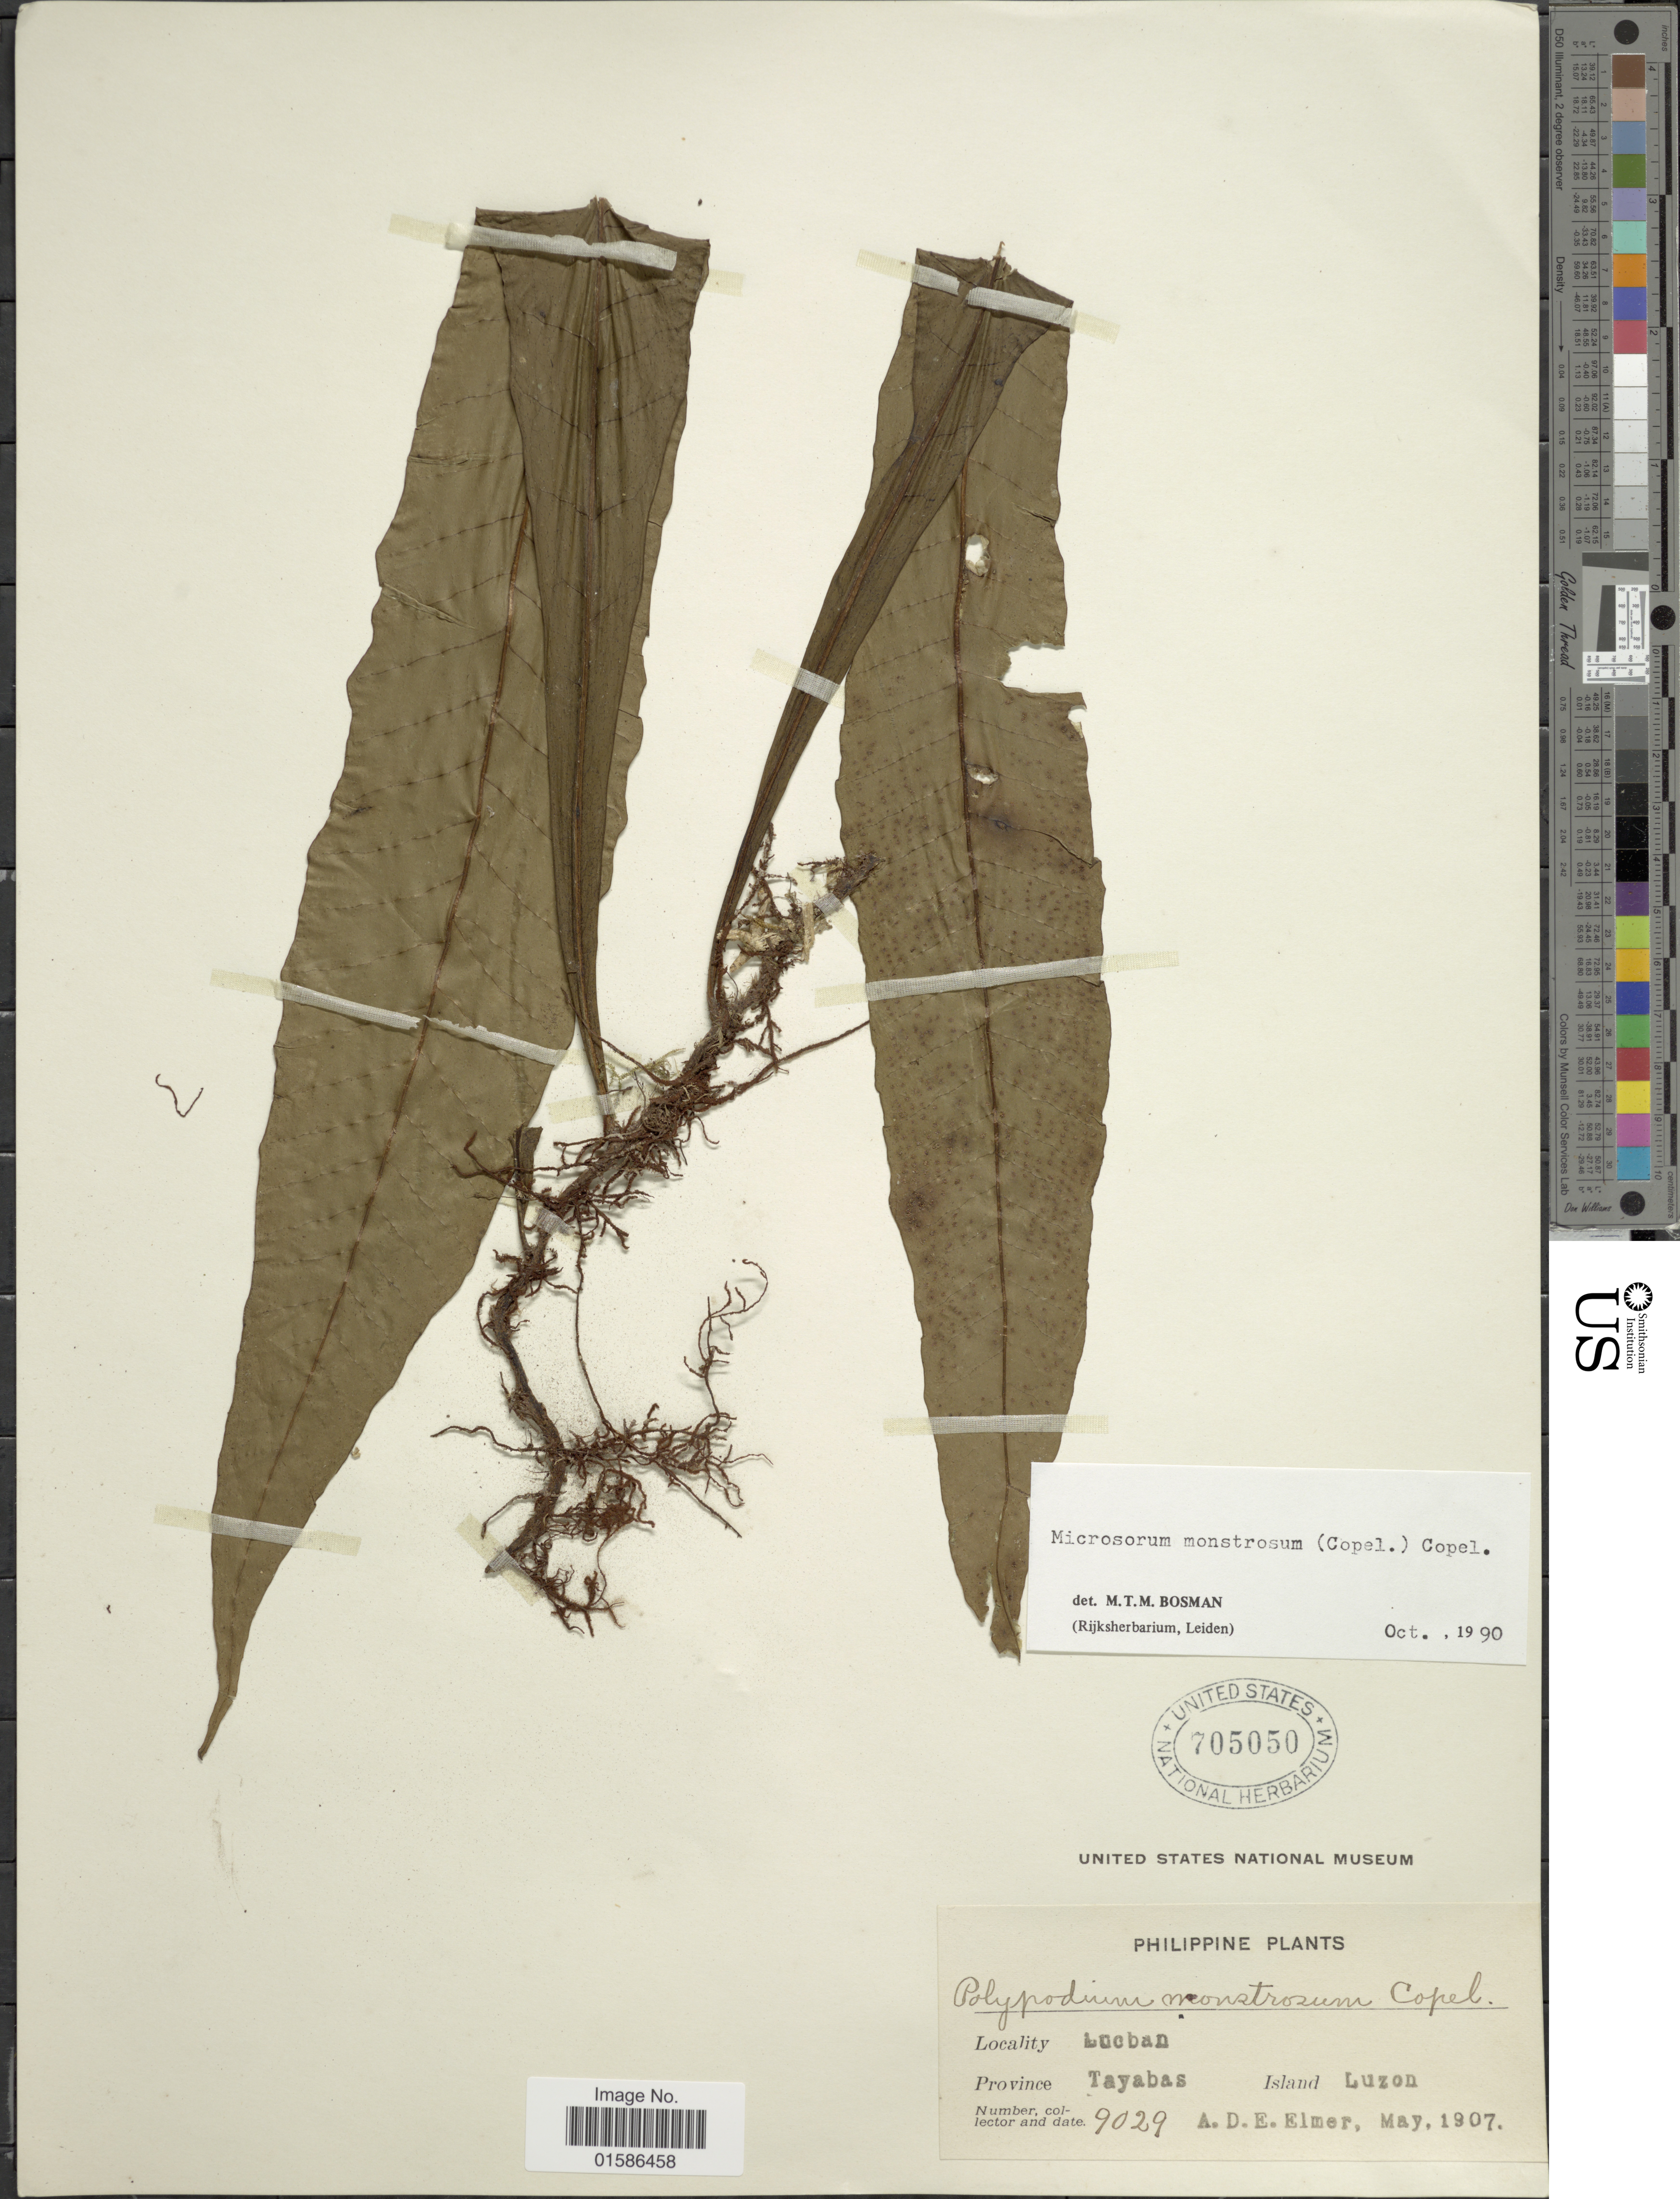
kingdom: Plantae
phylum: Tracheophyta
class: Polypodiopsida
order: Polypodiales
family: Polypodiaceae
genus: Microsorum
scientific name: Microsorum monstrosum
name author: (Copel.) Copel.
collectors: A. D. E. Elmer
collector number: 9029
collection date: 1907-05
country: Philippines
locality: Lucban, Province Tayabas, Island Luzon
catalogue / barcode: US 705050